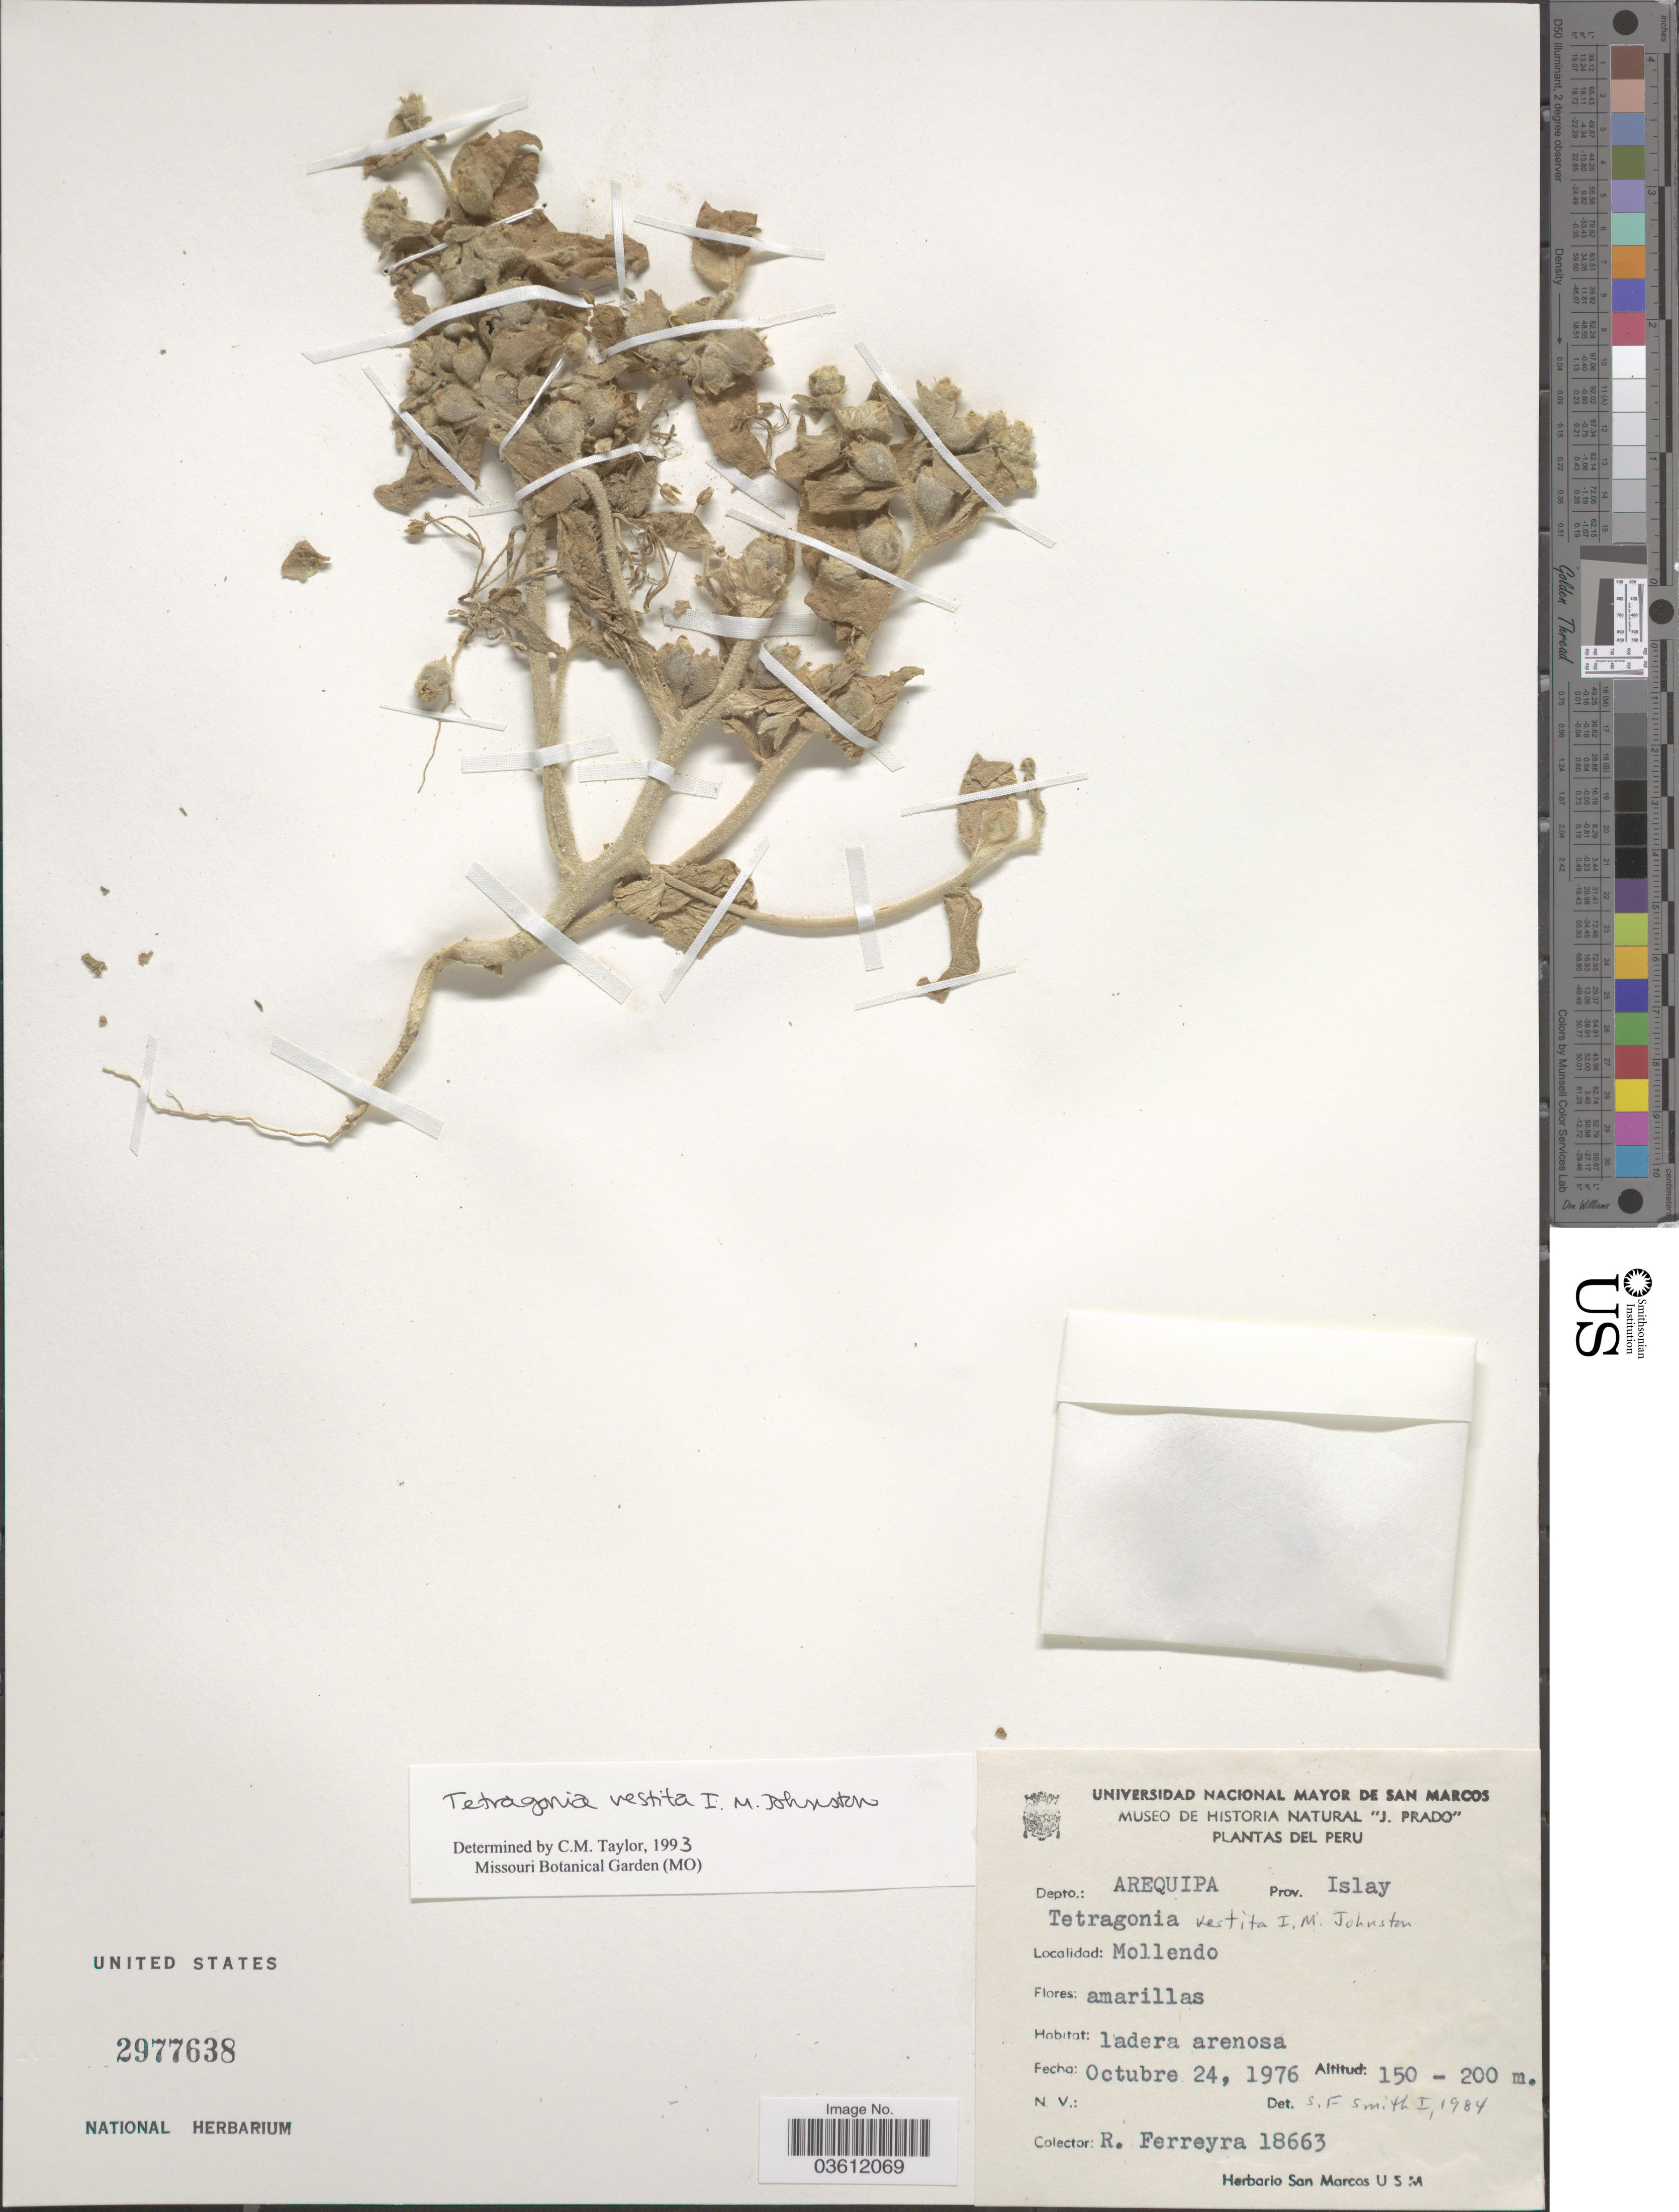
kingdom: Plantae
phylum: Tracheophyta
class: Magnoliopsida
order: Caryophyllales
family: Aizoaceae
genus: Tetragonia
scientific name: Tetragonia vestita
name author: I.M. Johnst.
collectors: R. A. Ferreyra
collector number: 18663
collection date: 1976-10-24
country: Peru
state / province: Arequipa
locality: Depto.: Arequipa. Prov. Islay. Mollendo.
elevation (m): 150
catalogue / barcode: US 2977638